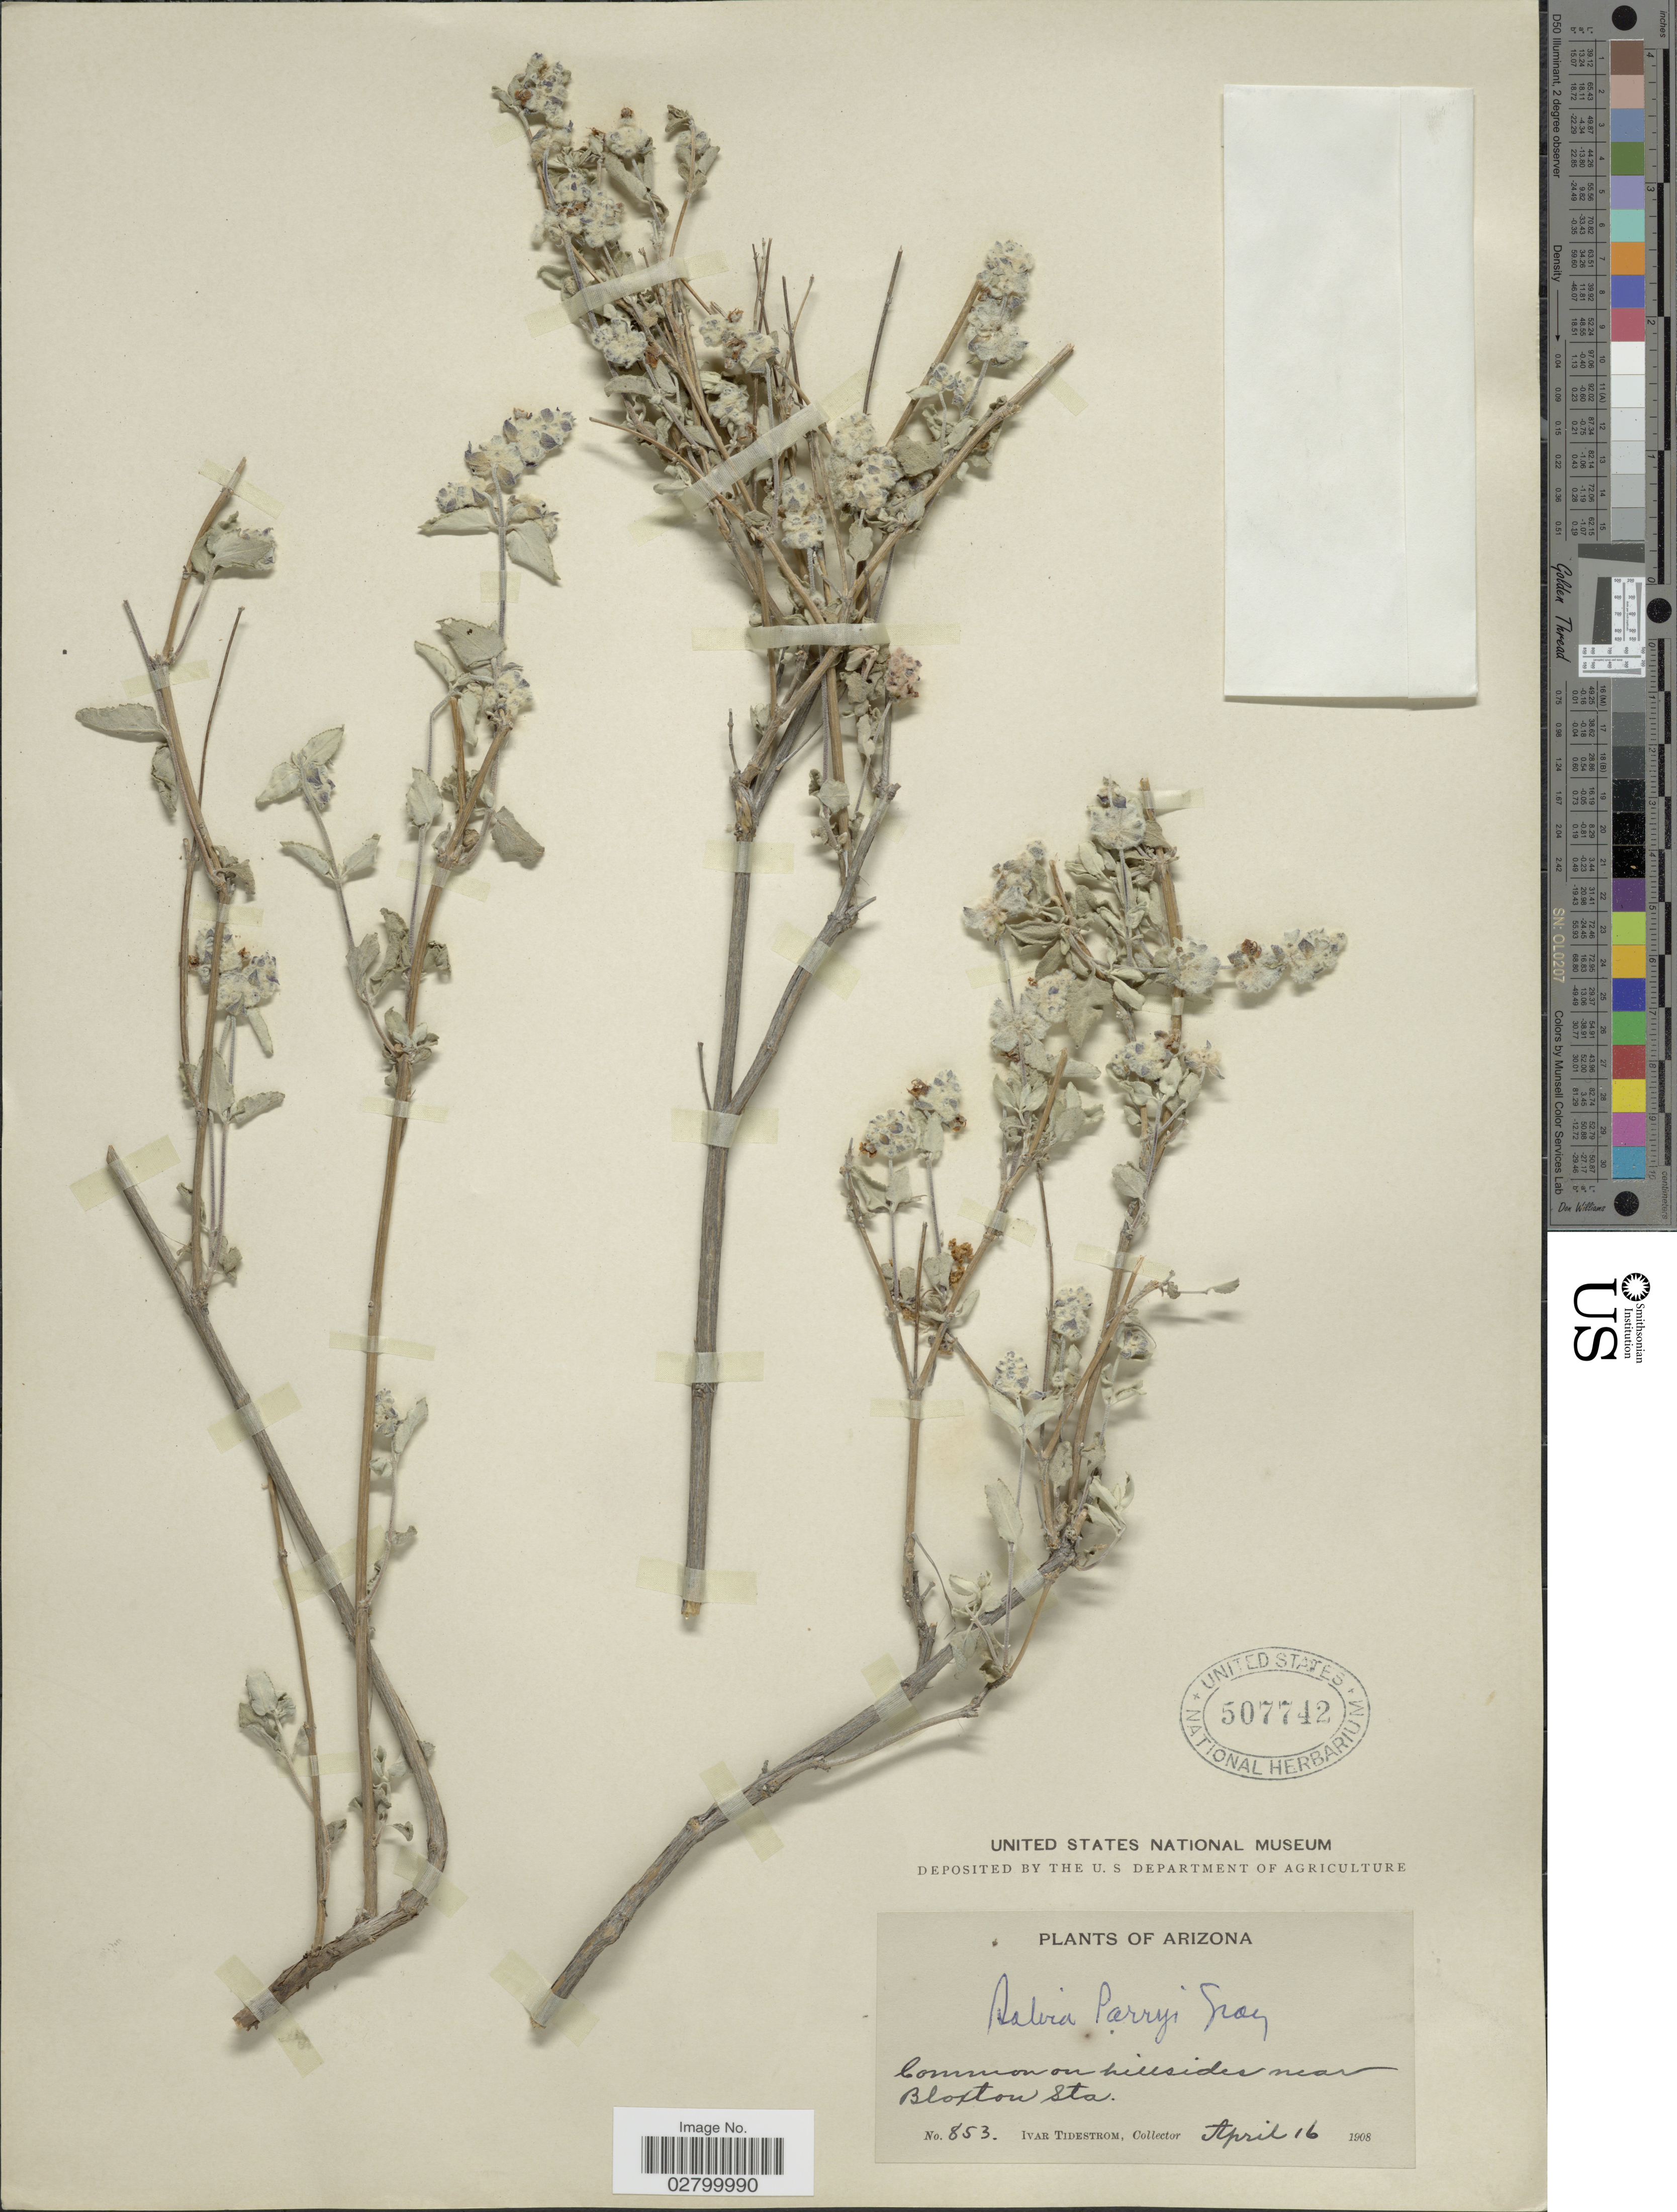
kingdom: Plantae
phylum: Tracheophyta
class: Magnoliopsida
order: Lamiales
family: Lamiaceae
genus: Salvia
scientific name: Salvia parryi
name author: A. Gray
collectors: I. F. Tidestrom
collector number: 853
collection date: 1908-04-16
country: United States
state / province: Arizona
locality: Common on hillsides near Bloxton Sta.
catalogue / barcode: US 507742